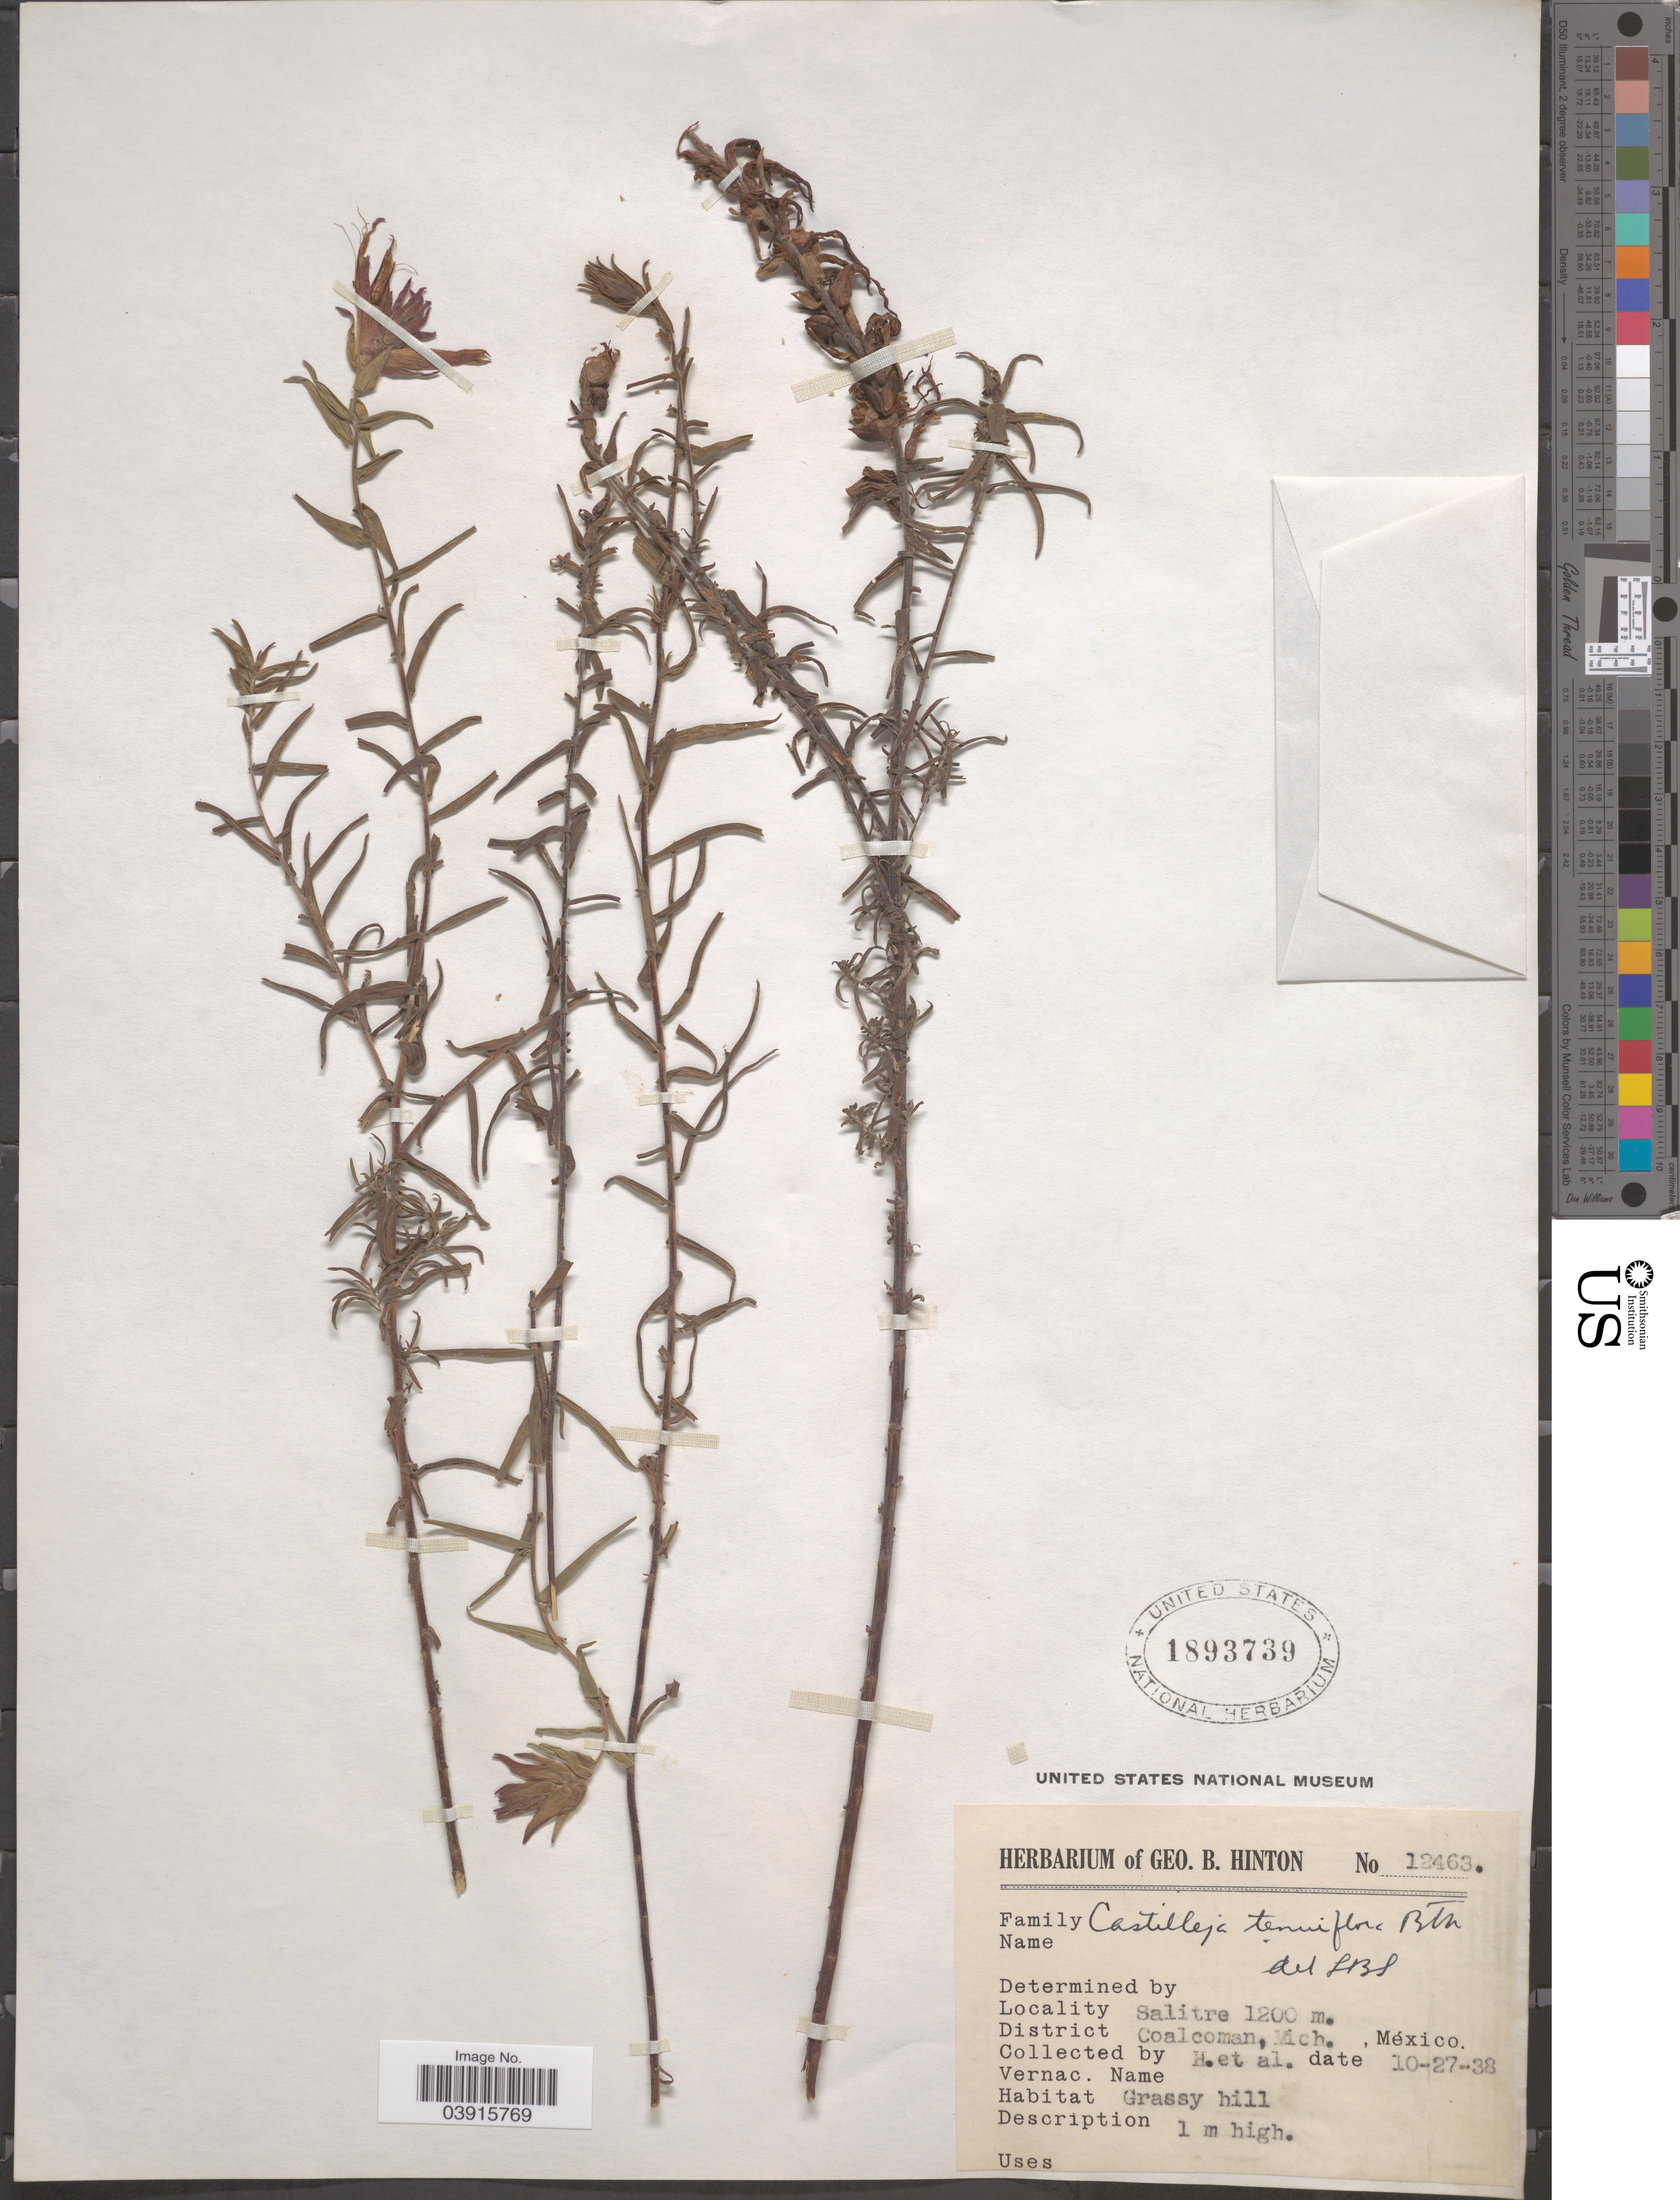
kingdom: Plantae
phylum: Tracheophyta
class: Magnoliopsida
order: Lamiales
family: Orobanchaceae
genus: Castilleja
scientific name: Castilleja tenuiflora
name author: Benth.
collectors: G. B. Hinton & et al.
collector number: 12463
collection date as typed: Transcribed d/m/y: 27/10/38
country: Mexico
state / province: Michoacán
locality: Salitre, District Coalcoman.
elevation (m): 1200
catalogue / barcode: US 1893739